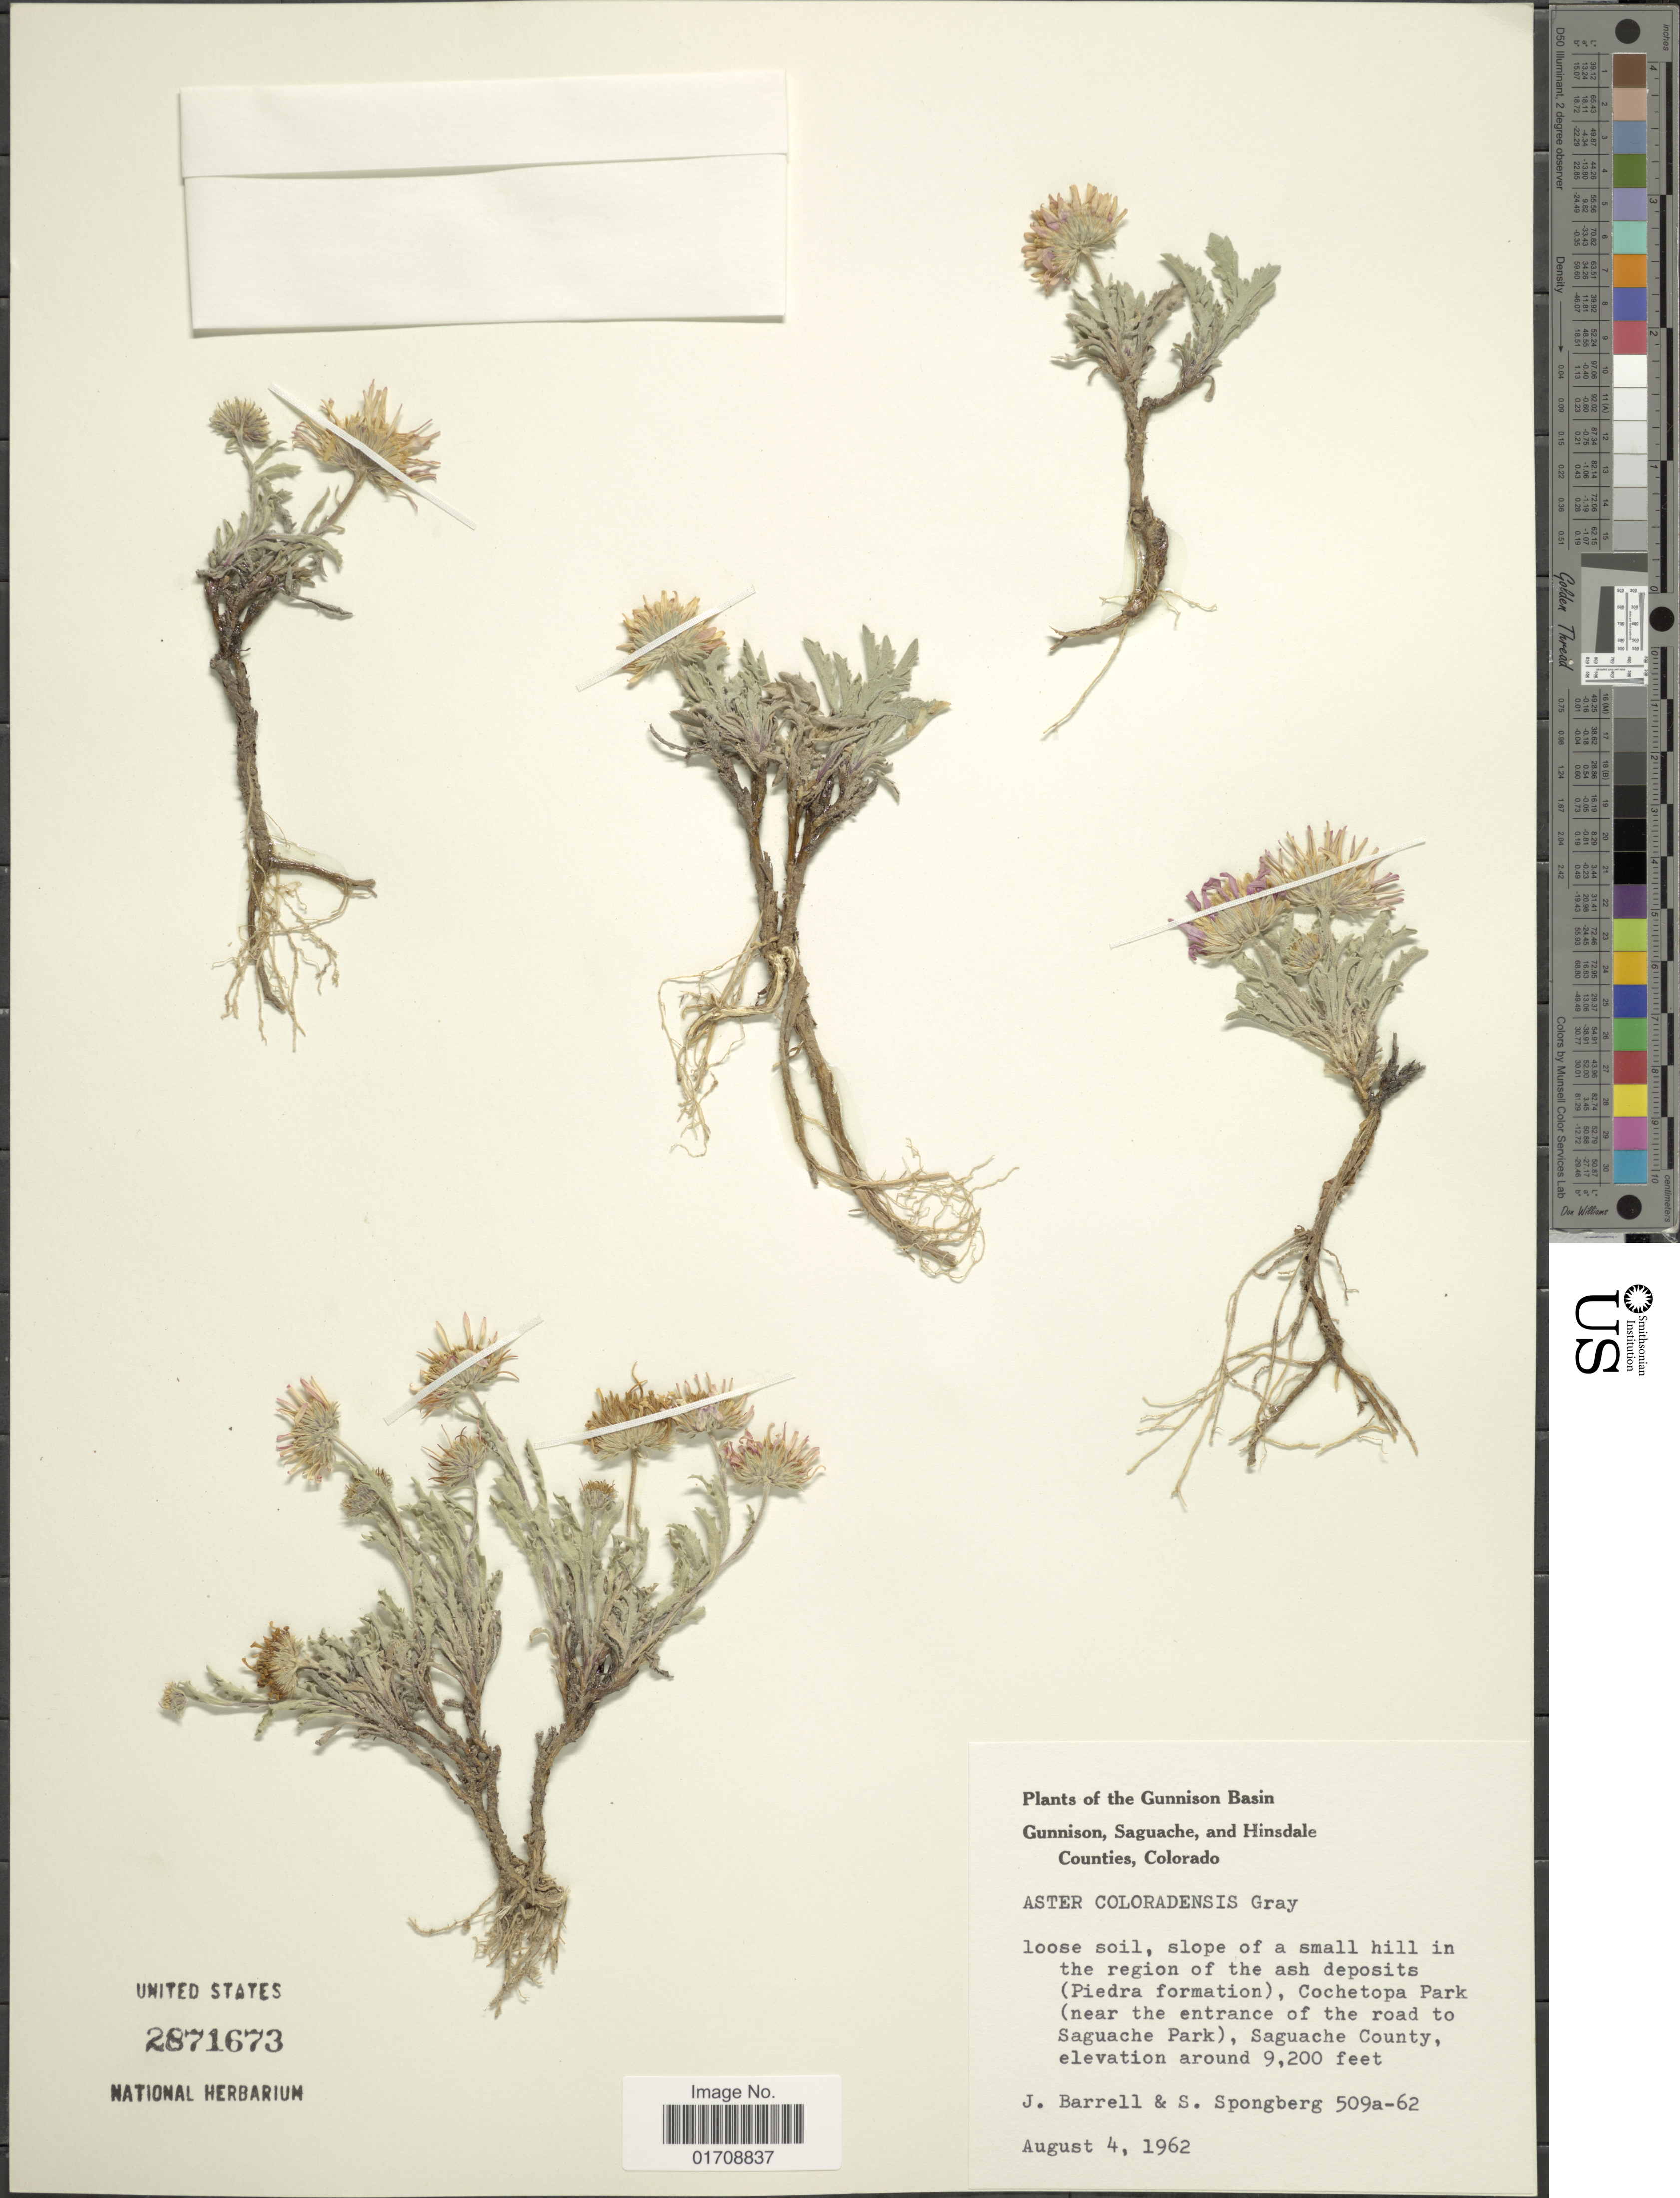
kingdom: Plantae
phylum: Tracheophyta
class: Magnoliopsida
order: Asterales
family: Asteraceae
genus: Machaeranthera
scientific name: Machaeranthera coloradoensis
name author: (A. Gray) Osterh.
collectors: J. Barrell & S. A.Spongberg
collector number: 509a-62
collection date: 1962-08-04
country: United States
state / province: Colorado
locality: Gunnison Basin, (Piedra formation), Cochetopa Park (near the entrance of the road to Saguache Park), Saguache County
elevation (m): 2804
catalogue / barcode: US 2871673